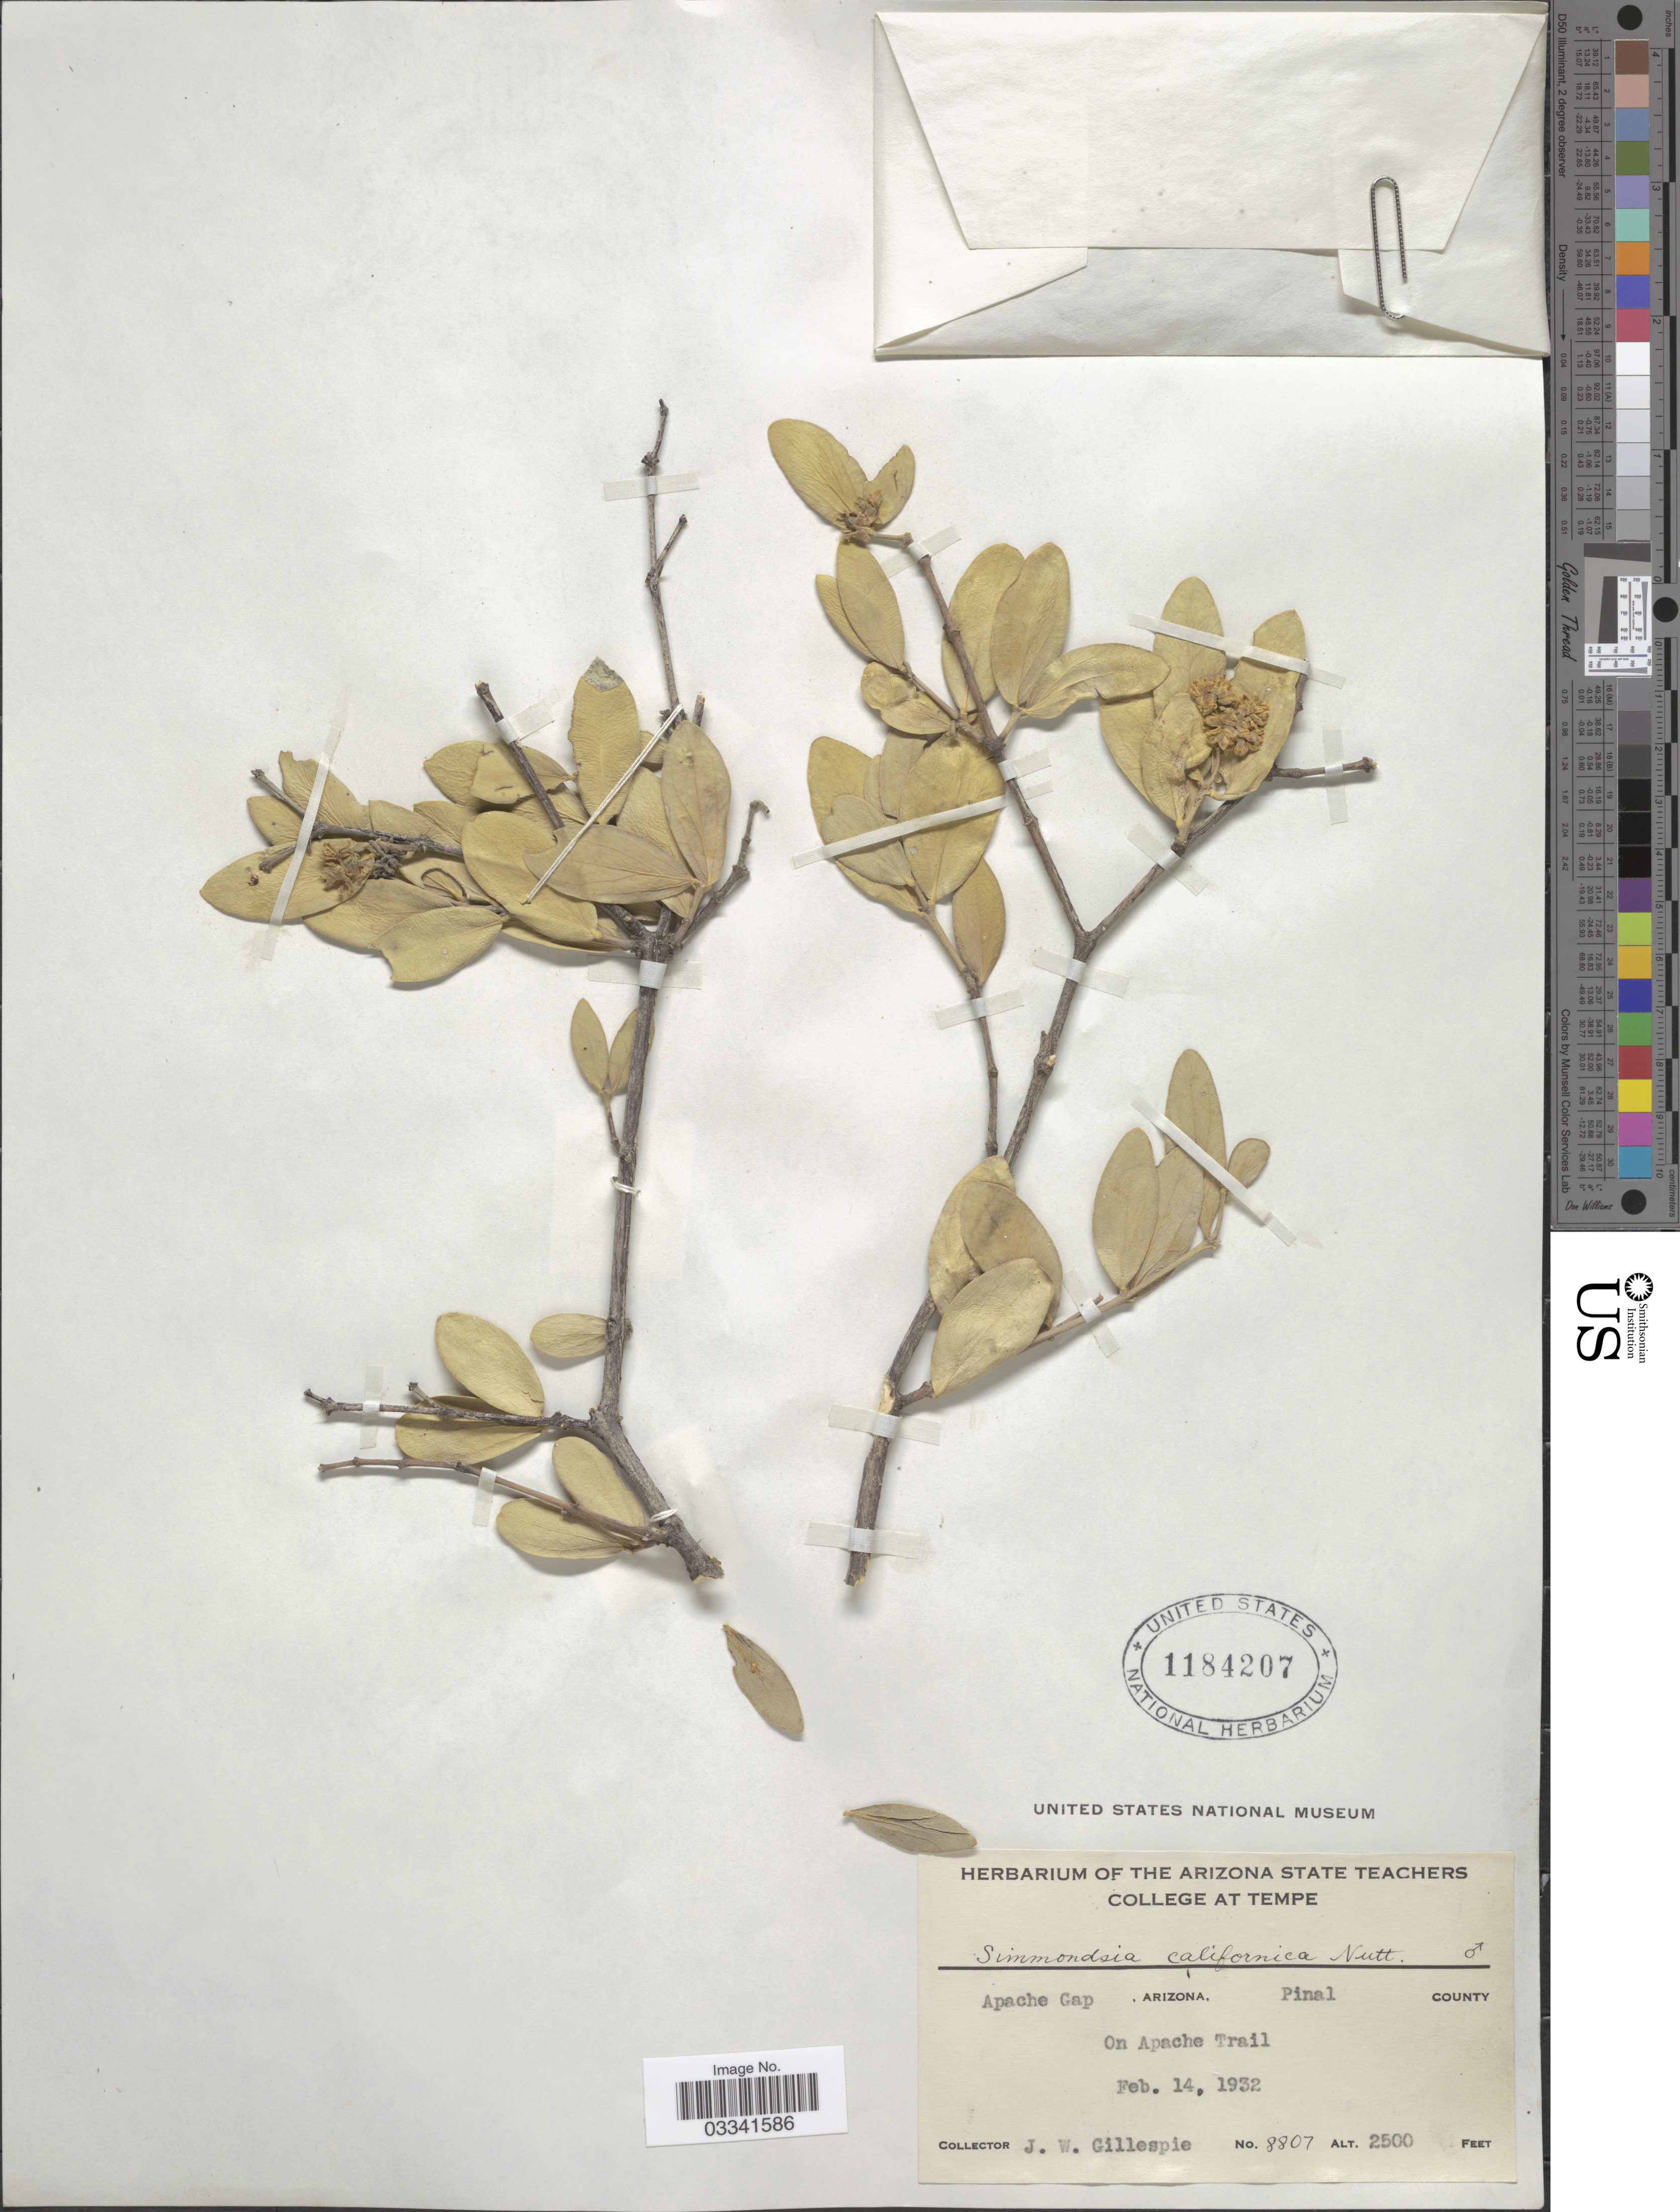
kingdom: Plantae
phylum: Tracheophyta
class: Magnoliopsida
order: Caryophyllales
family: Simmondsiaceae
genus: Simmondsia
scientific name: Simmondsia chinensis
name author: (Link) C.K. Schneid.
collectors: J. W. Gillespie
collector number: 8807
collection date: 1932-02-14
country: United States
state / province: Arizona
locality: Apache Gap, Pinal County. On Apache Trail.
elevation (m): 762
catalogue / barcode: US 1184207